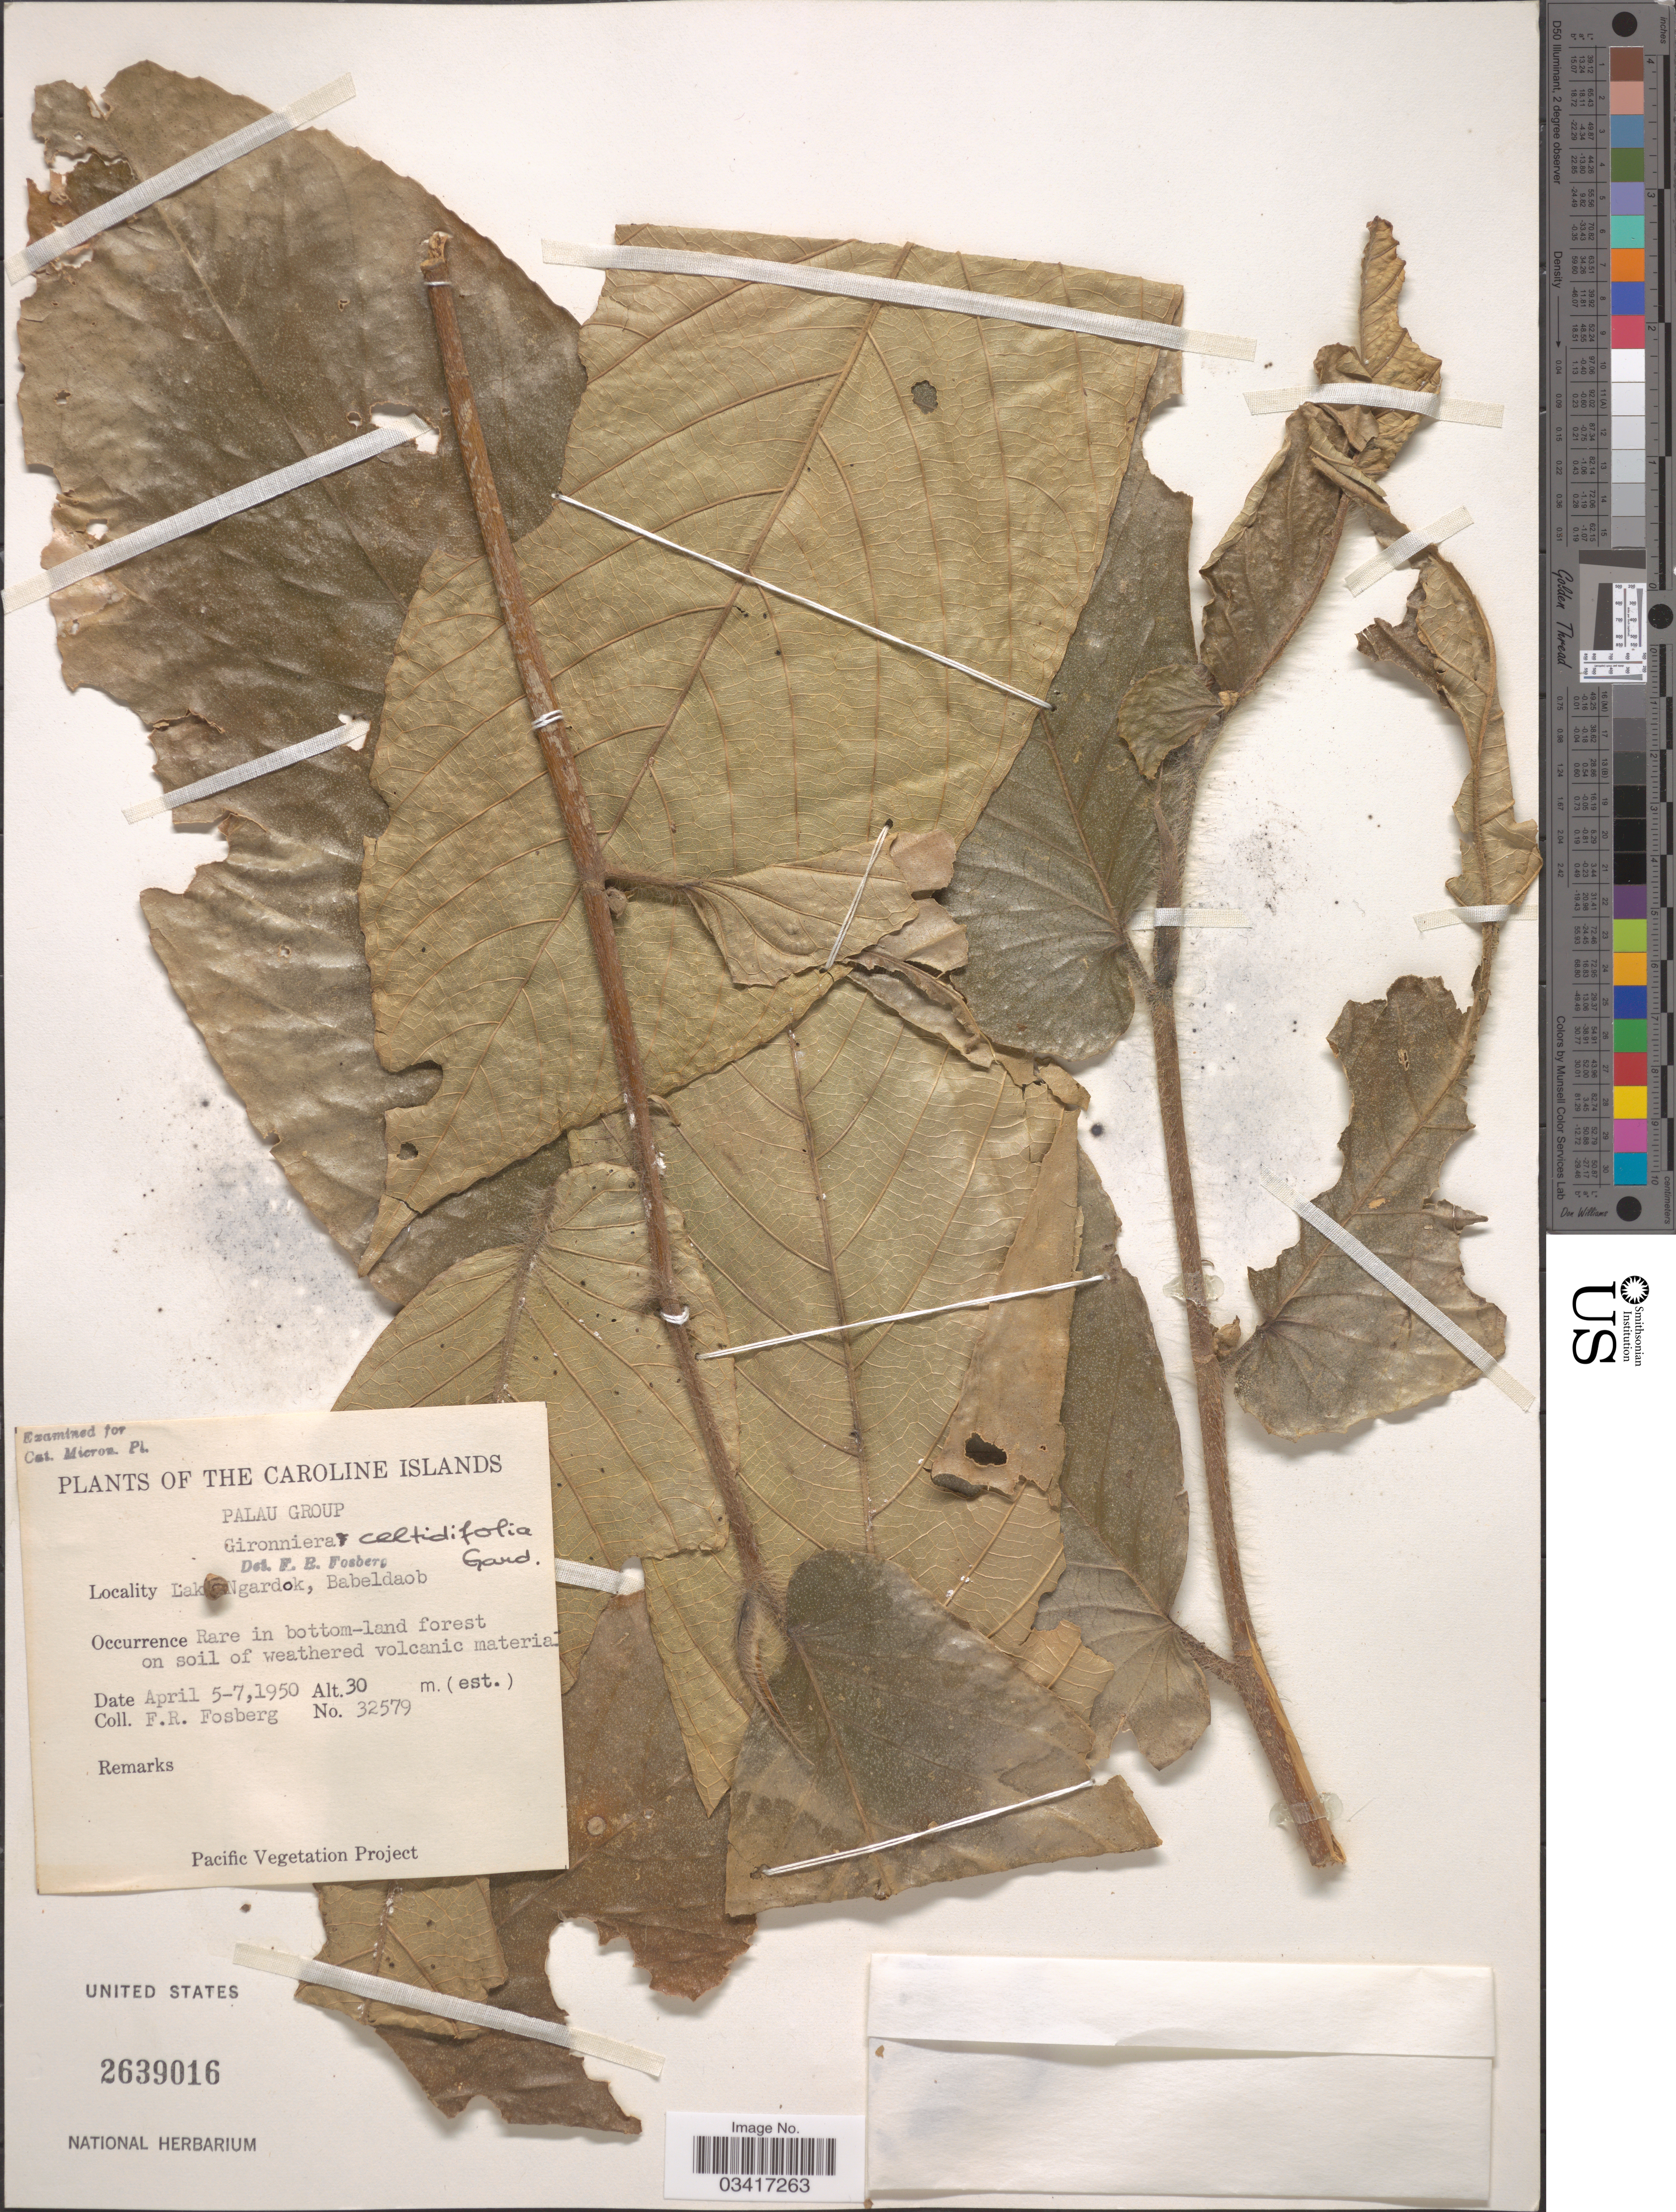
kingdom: Plantae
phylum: Tracheophyta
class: Magnoliopsida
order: Rosales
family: Cannabaceae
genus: Gironniera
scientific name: Gironniera celtidifolia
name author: Gaudich.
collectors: F. R. Fosberg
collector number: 32579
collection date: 1950-04-05/1950-04-07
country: Palau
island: Babeldaob [Babelthuap]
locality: The Caroline Islands. Palau Group. Lake Ngardok, Babeldaob.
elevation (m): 30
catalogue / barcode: US 2639016